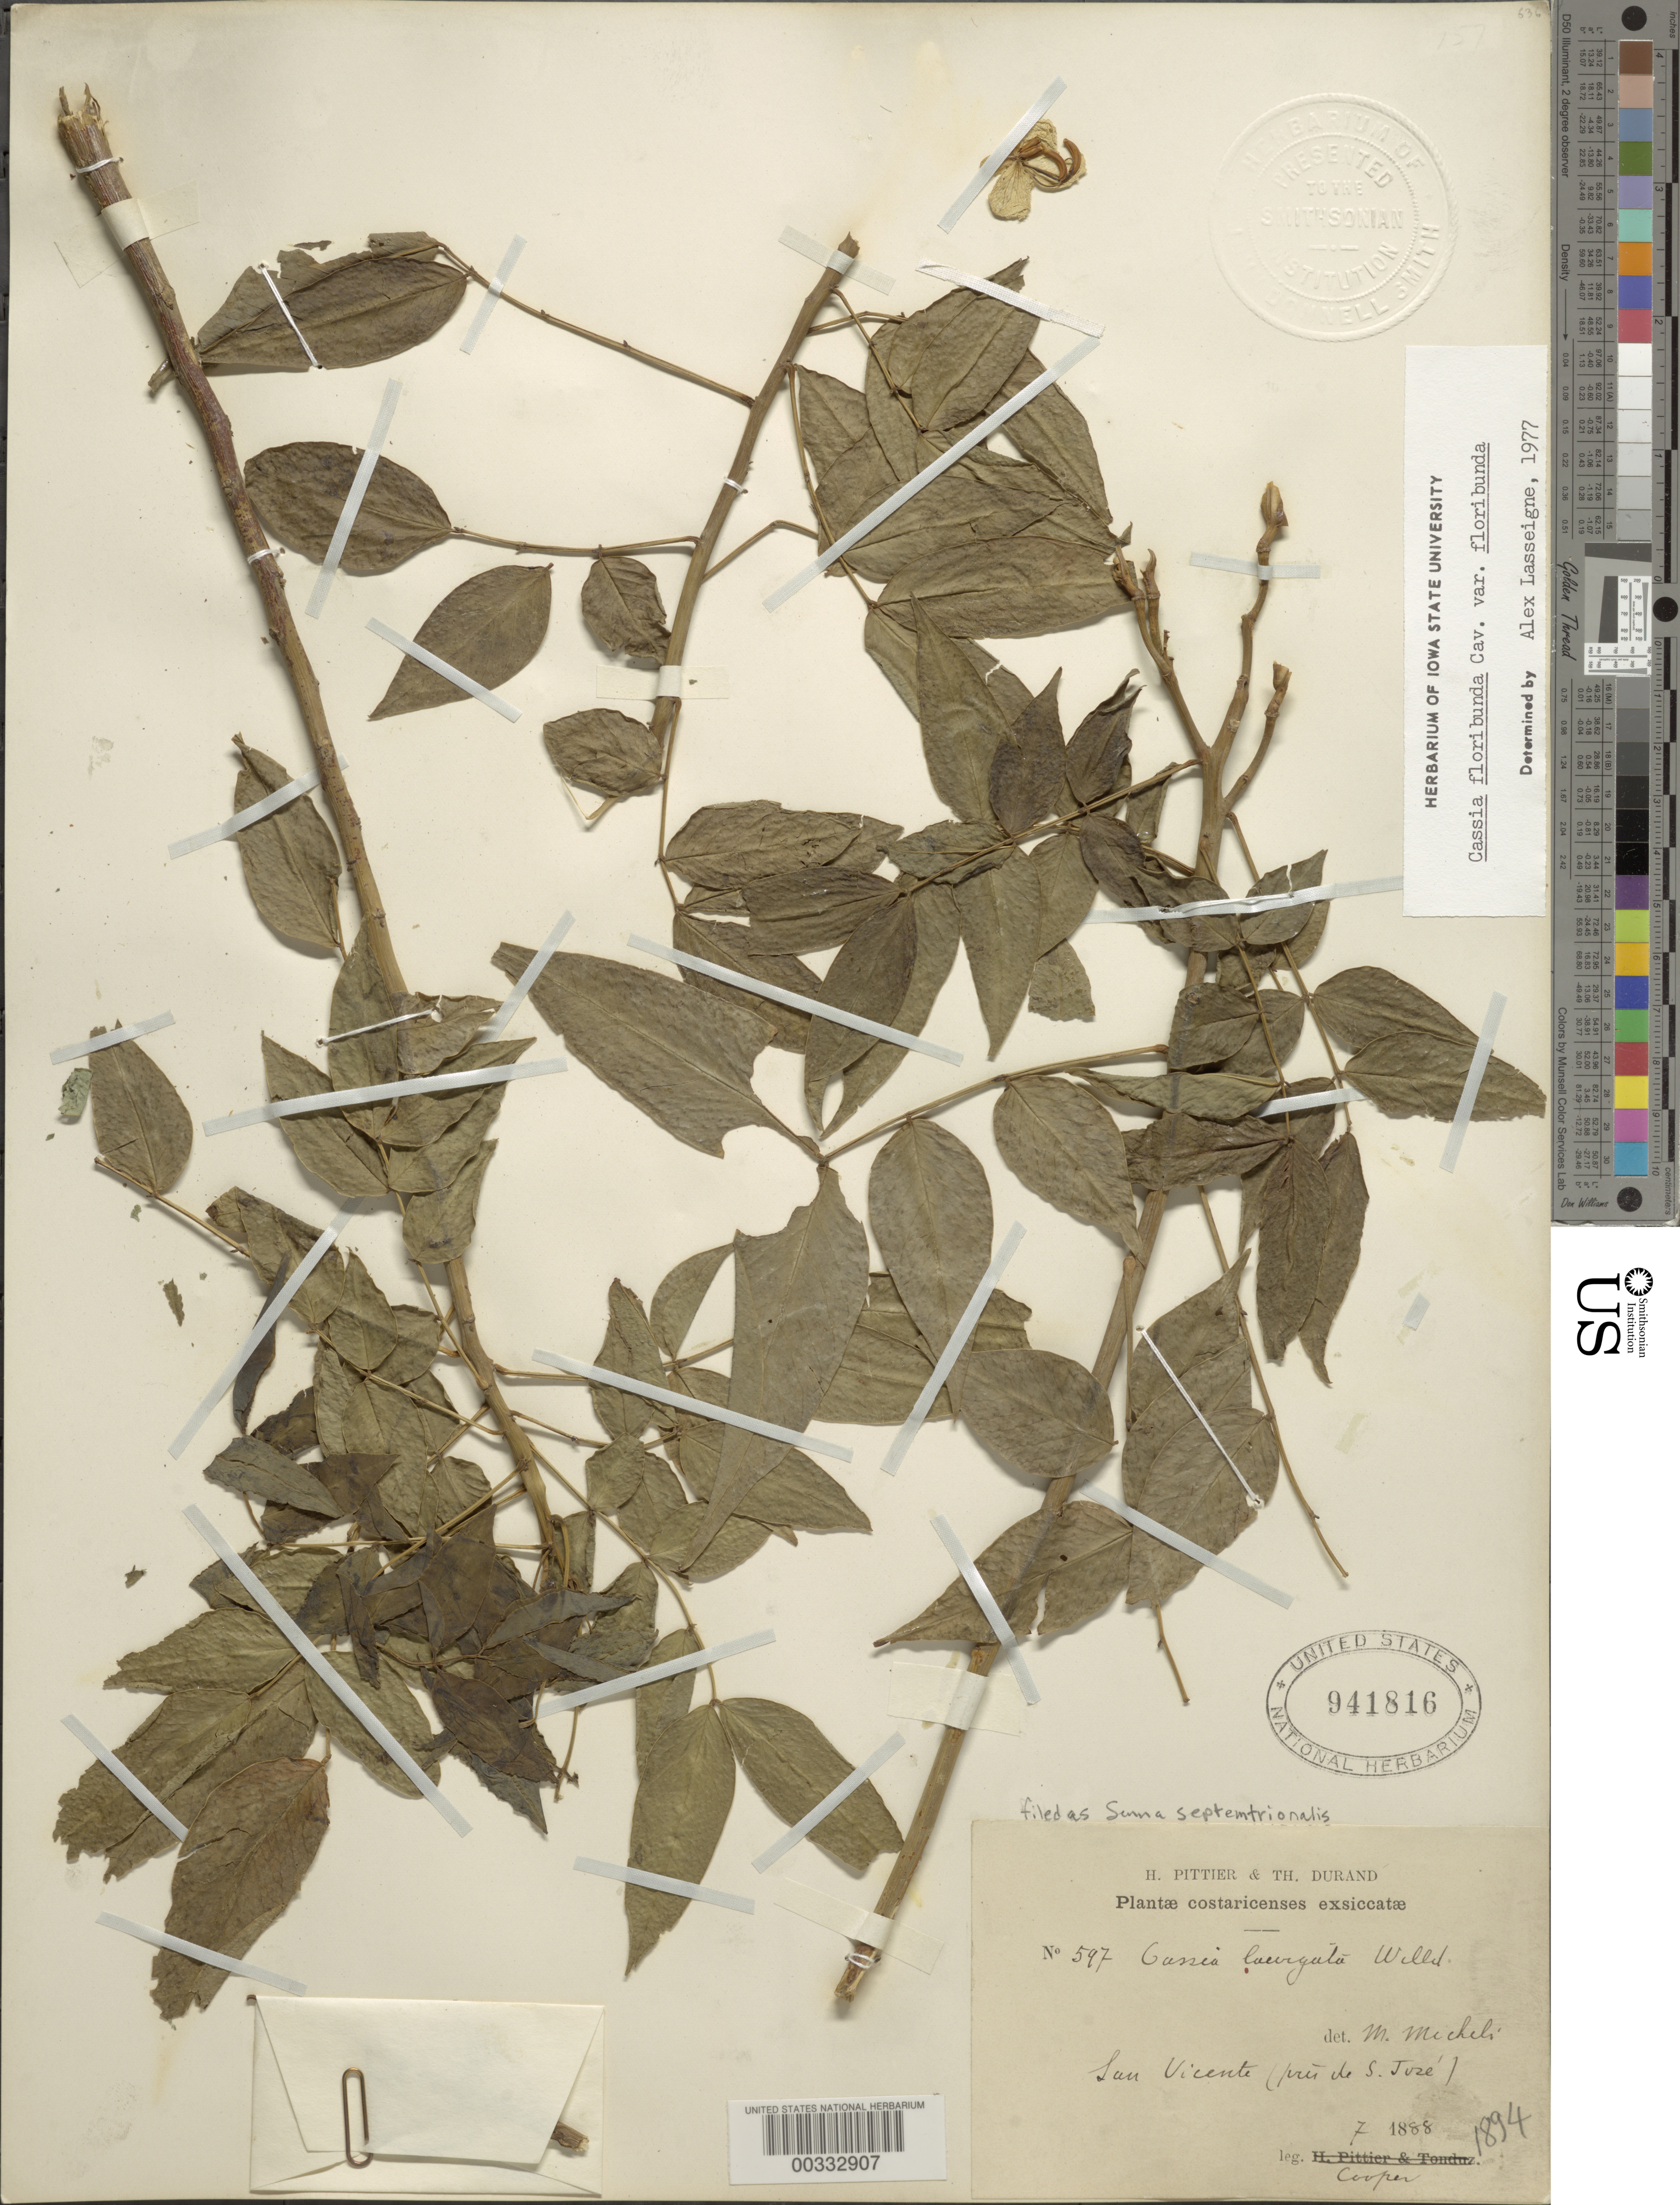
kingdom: Plantae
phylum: Tracheophyta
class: Magnoliopsida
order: Fabales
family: Fabaceae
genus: Senna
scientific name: Senna septemtrionalis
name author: (Viv.) H.S. Irwin & Barneby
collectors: G. Cooper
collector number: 597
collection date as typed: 1888 or -- -- 1894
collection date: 1888 or 1894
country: Costa Rica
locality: San Vicente, near S. Jose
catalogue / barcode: US 941816